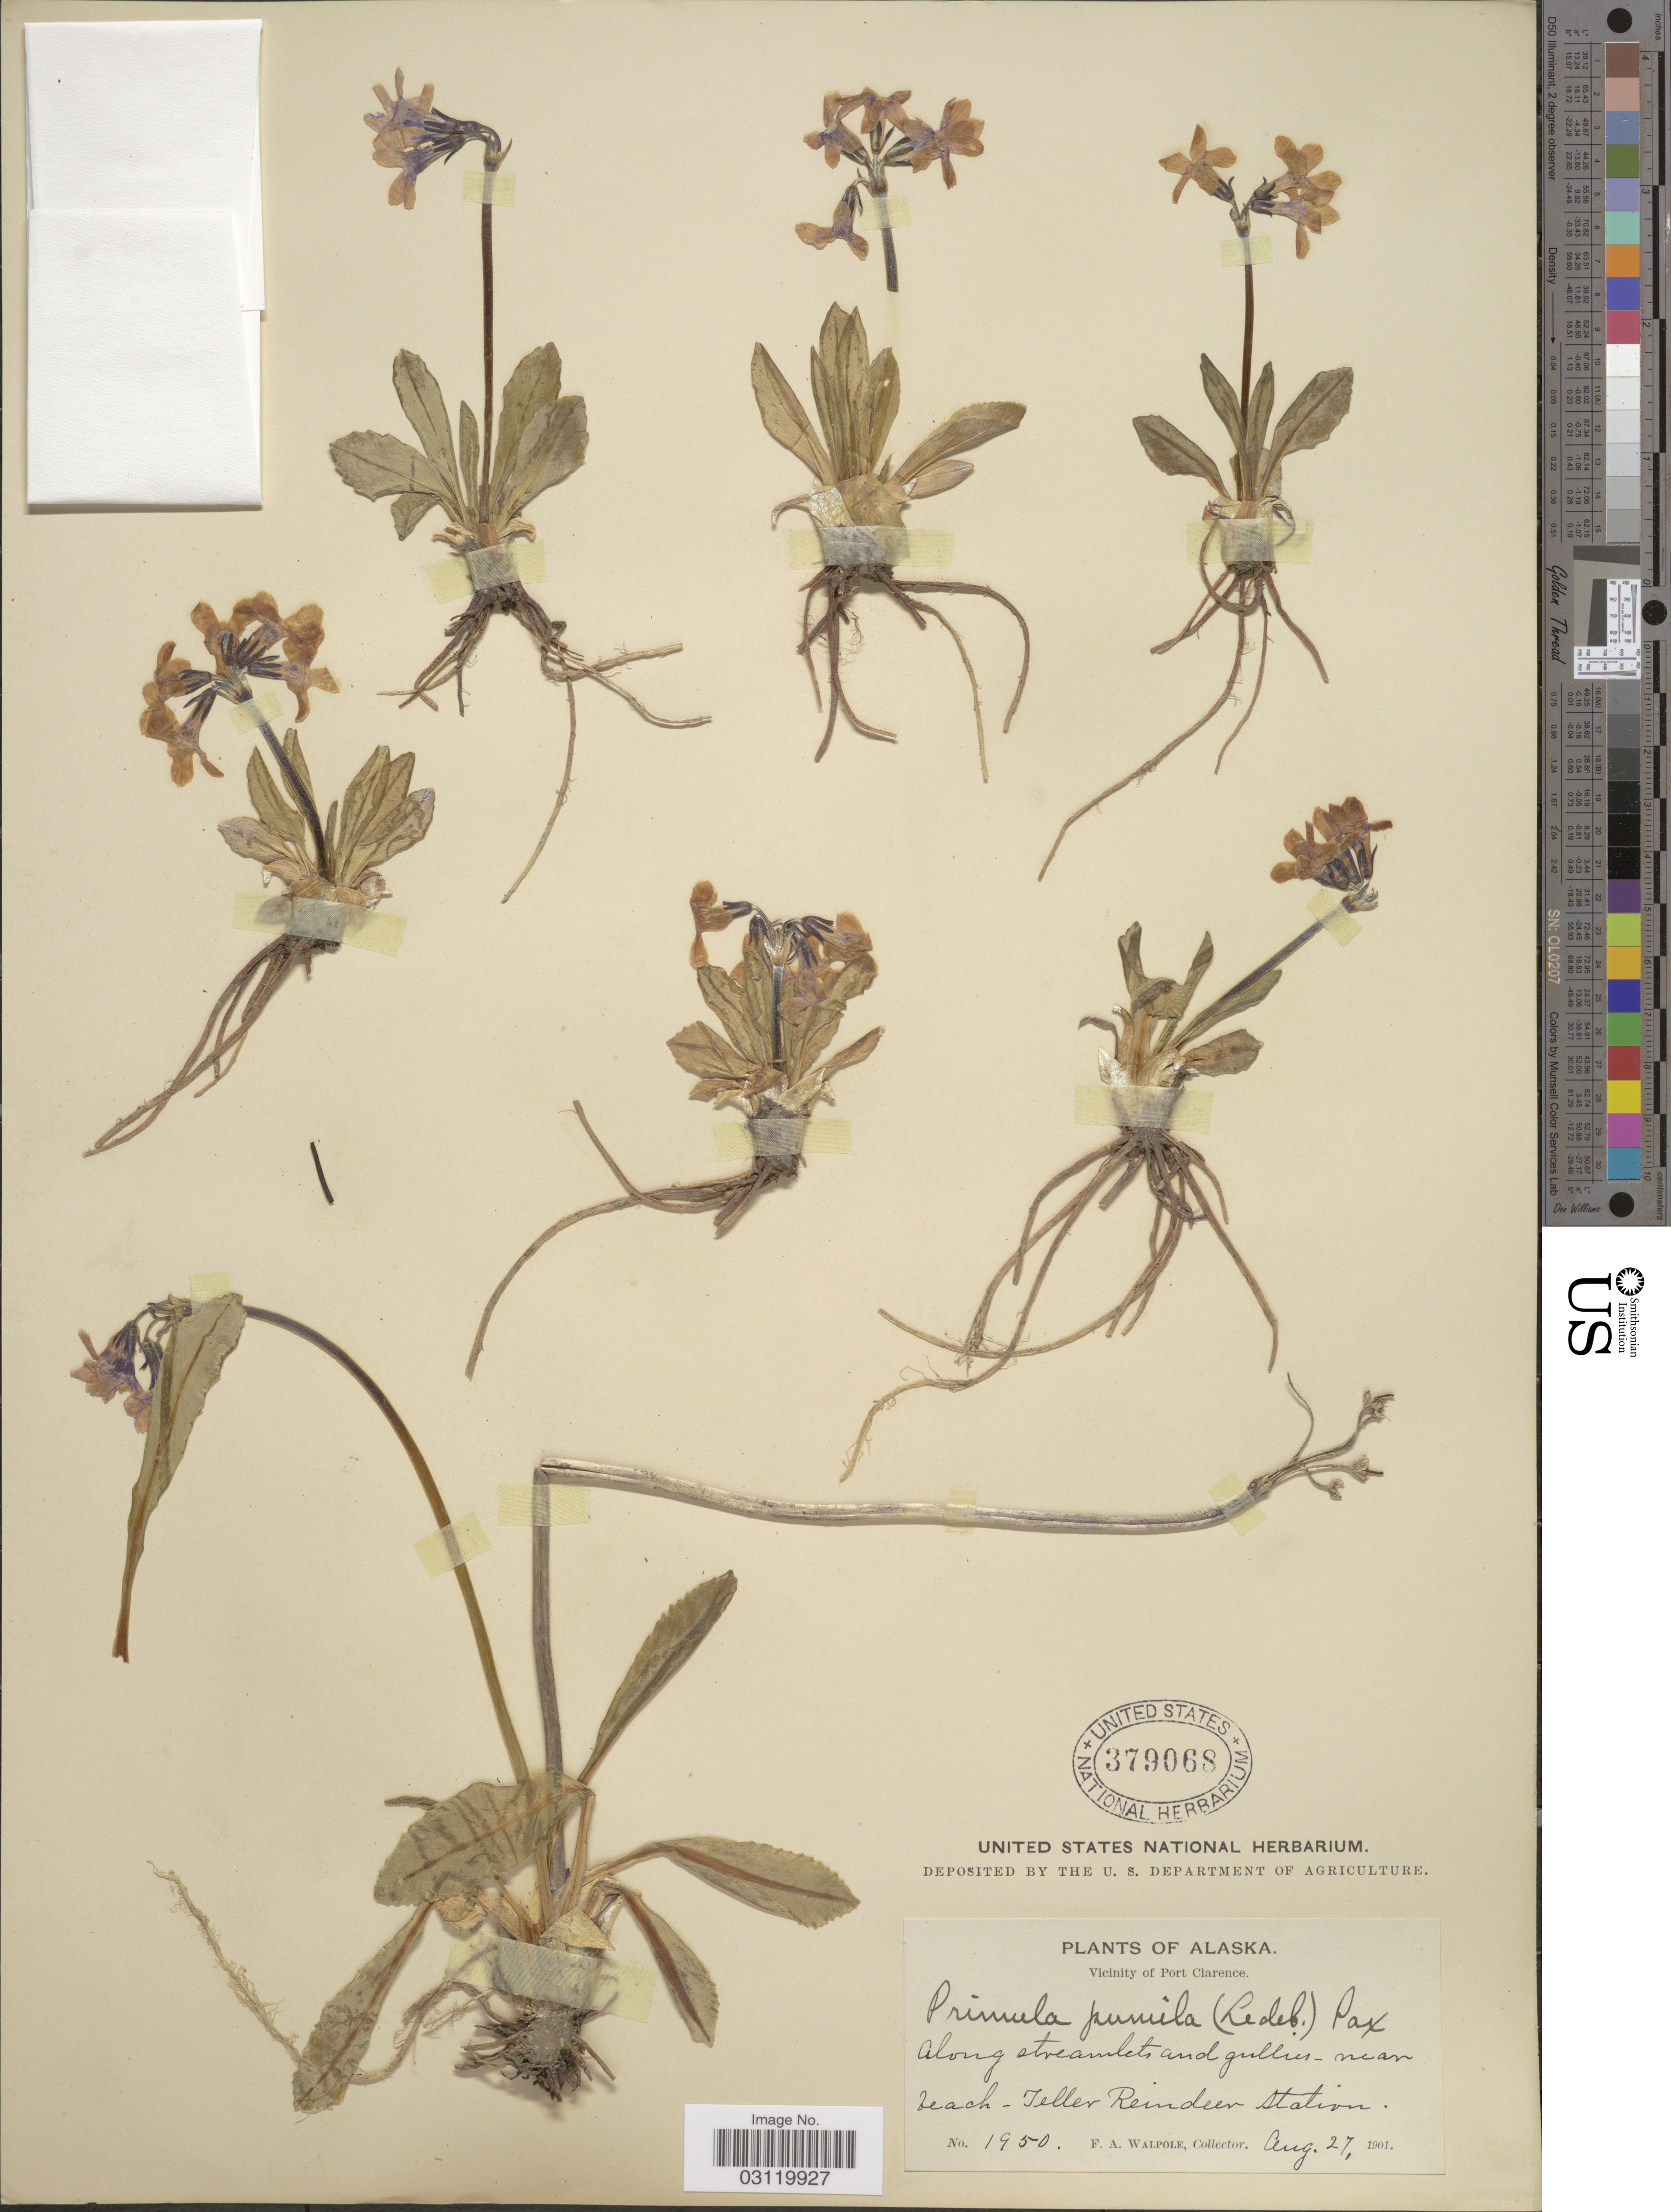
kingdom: Plantae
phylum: Tracheophyta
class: Magnoliopsida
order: Ericales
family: Primulaceae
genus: Primula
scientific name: Primula tschuktschorum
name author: Kjellm.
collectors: F. Walpole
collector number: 1950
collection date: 1901-08-27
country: United States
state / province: Alaska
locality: Vicinity of Port Clarence, along streamlets and gullies-near beach-Teller Reindeer Station.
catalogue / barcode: US 379068